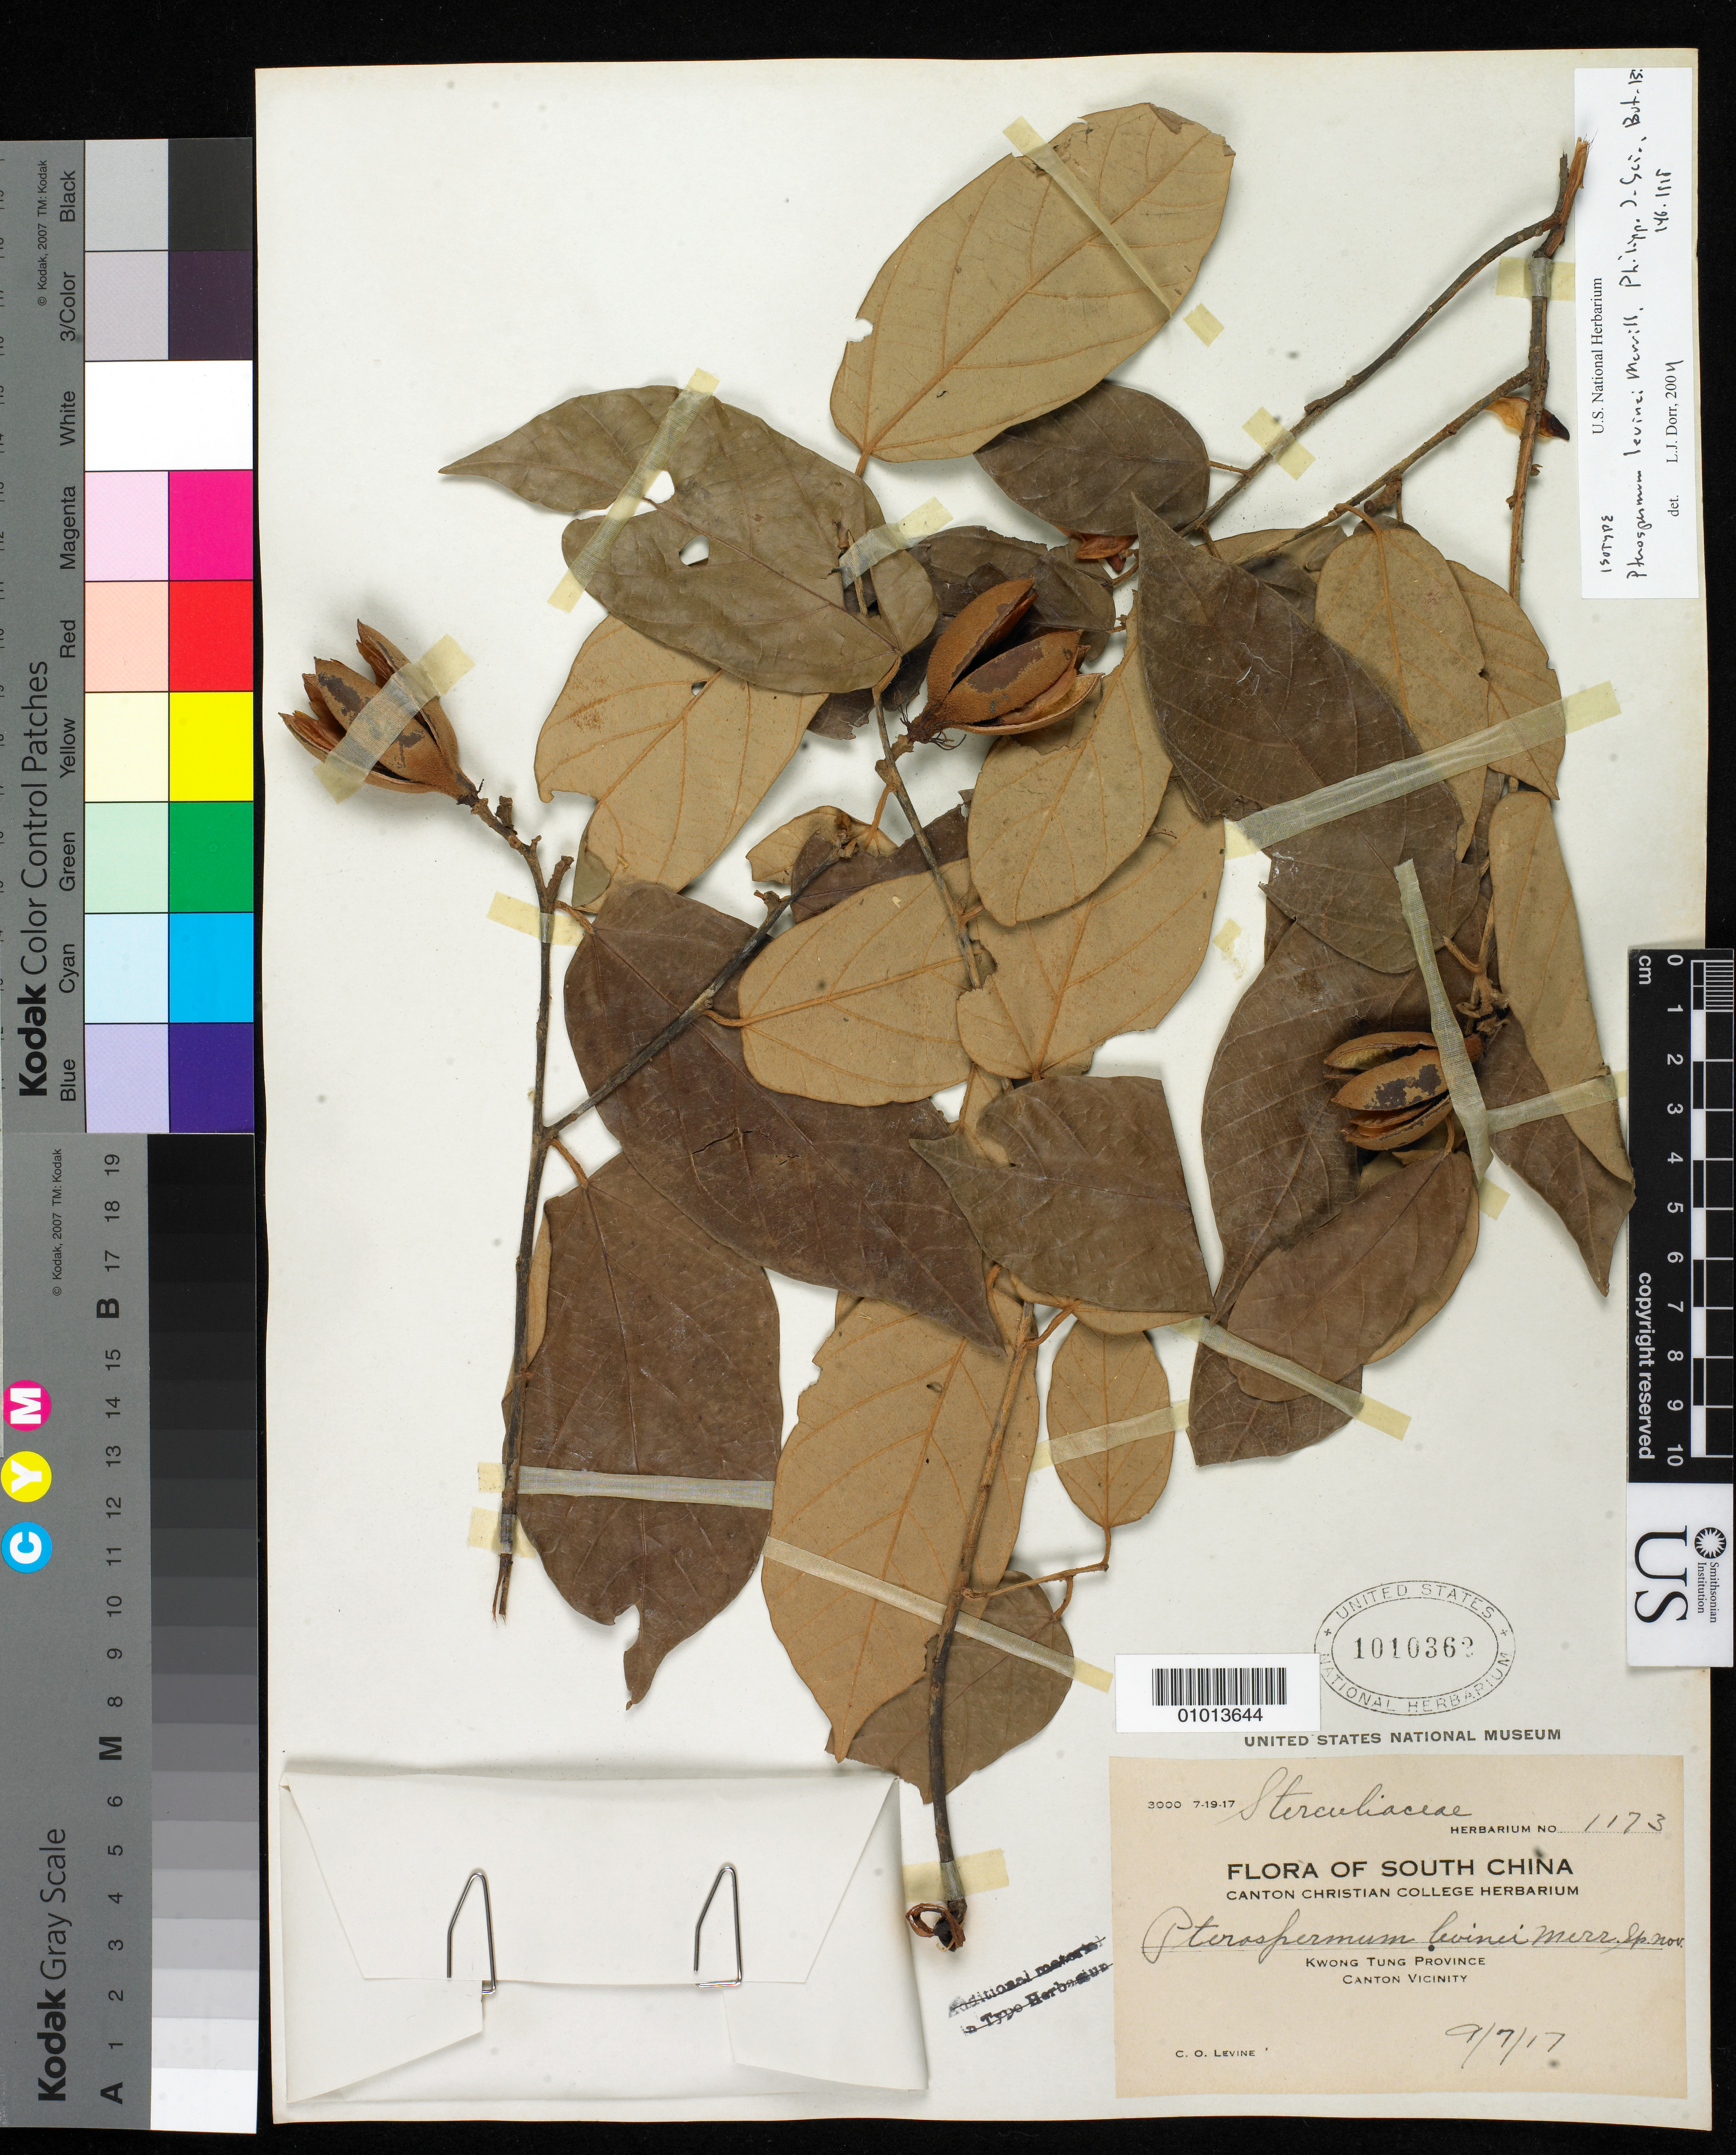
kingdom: Plantae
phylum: Tracheophyta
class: Magnoliopsida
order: Malvales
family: Malvaceae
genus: Pterospermum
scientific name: Pterospermum levinei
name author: Merr.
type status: Isotype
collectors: C. O. Levine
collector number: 1173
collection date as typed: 07 Sep 1917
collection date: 1917-09-07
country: China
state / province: Guangdong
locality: Kwong Tung Province, Canton vicinity.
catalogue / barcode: US 1010362